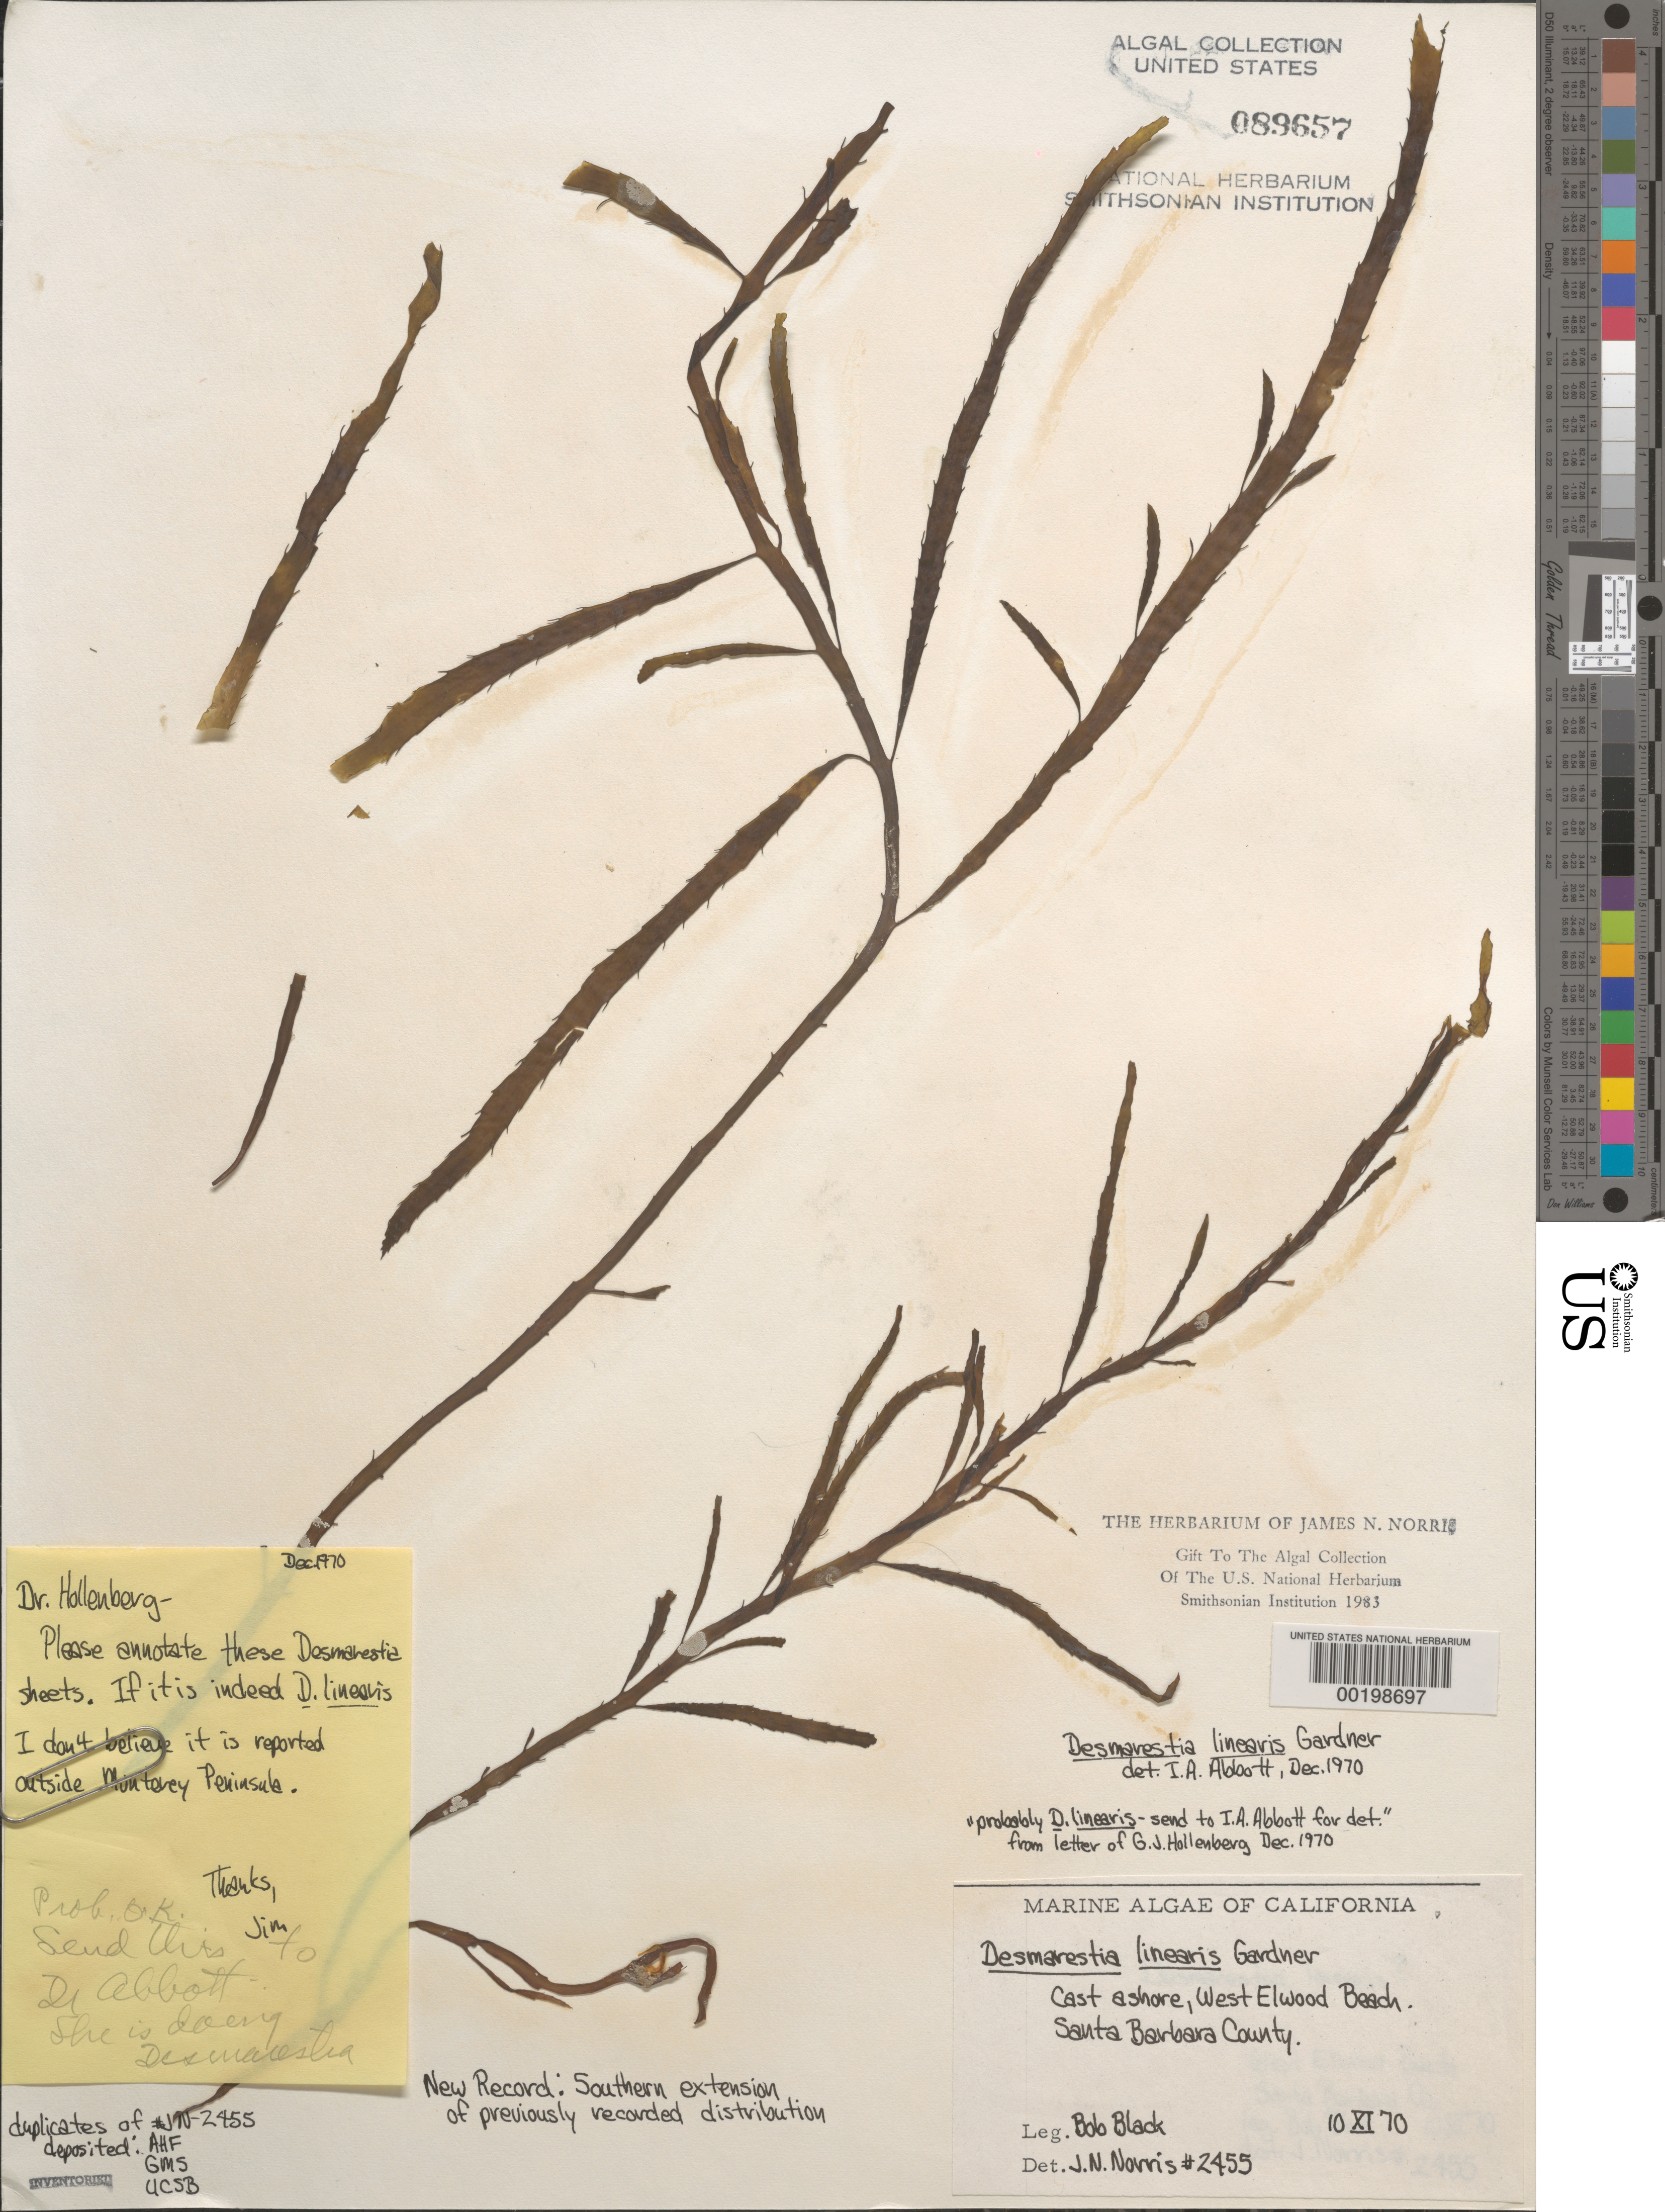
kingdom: Chromista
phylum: Ochrophyta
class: Phaeophyceae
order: Desmarestiales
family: Desmarestiaceae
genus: Desmarestia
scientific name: Desmarestia ligulata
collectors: R. Black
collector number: Jn-2455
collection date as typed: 10 Nov 1970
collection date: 1970-11-10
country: United States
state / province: California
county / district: Santa Barbara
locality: West Ellwood Beach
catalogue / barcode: US 89657